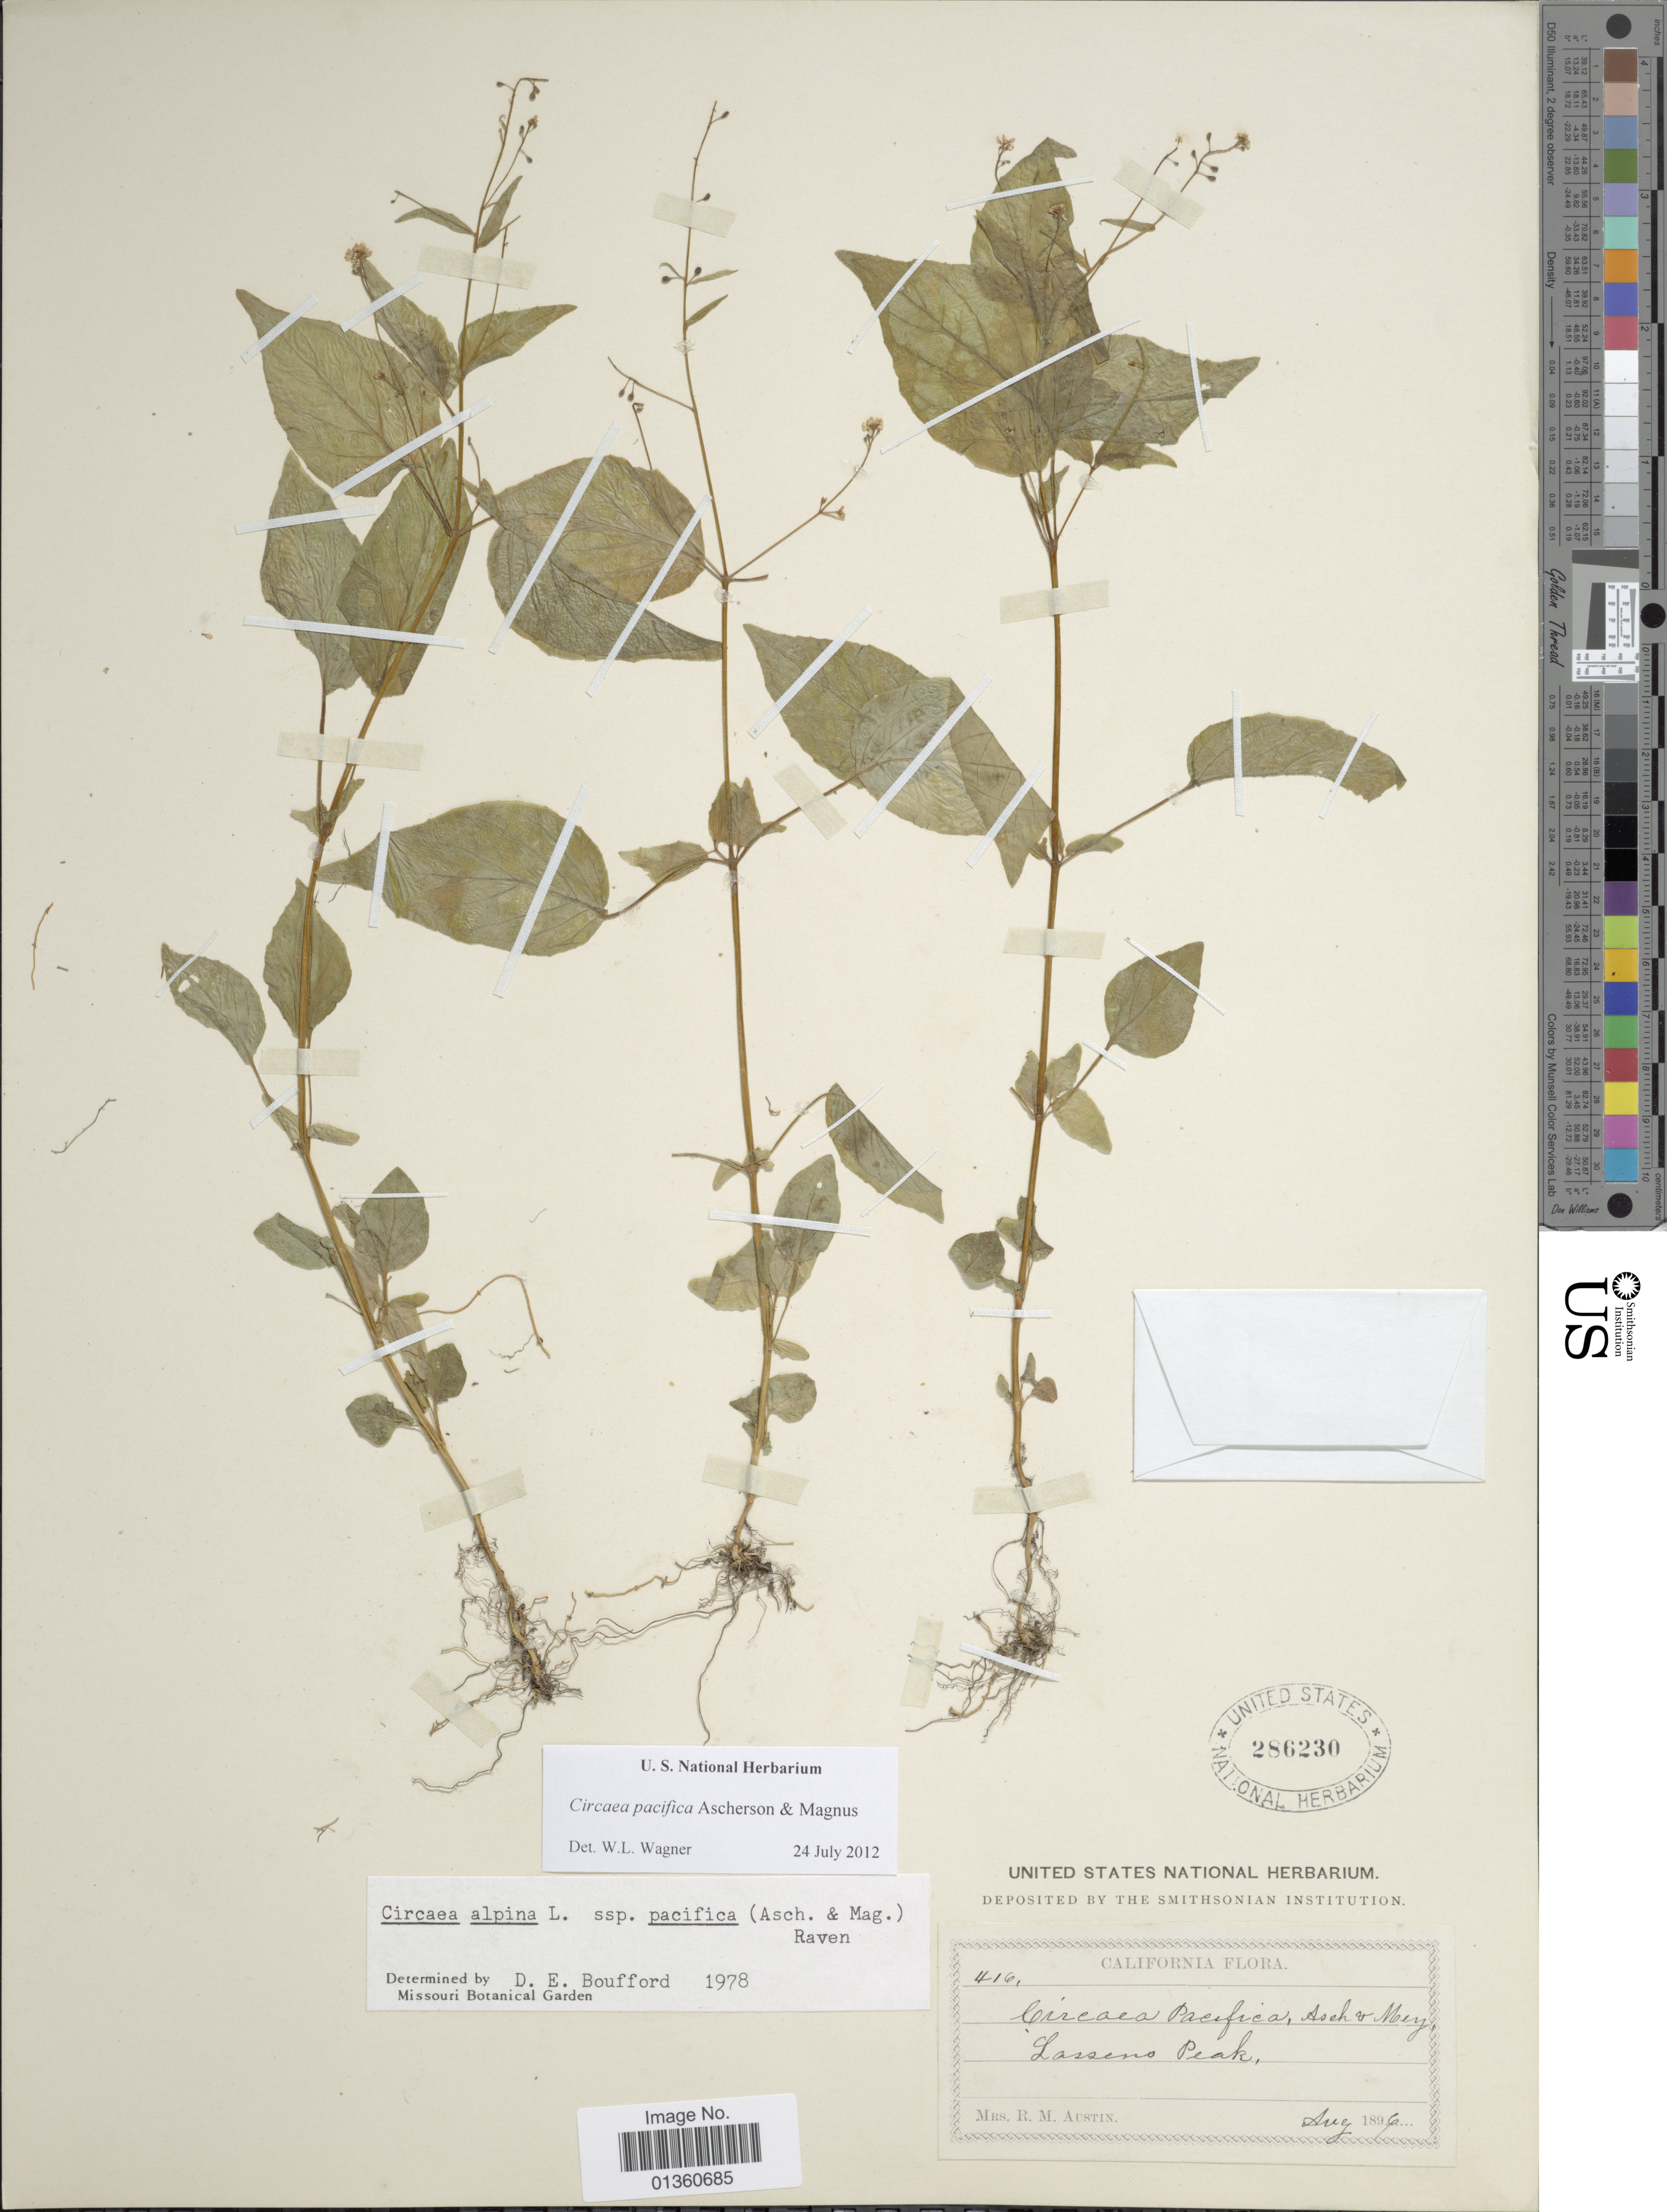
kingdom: Plantae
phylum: Tracheophyta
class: Magnoliopsida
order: Myrtales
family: Onagraceae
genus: Circaea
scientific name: Circaea pacifica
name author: Asch. & Magnus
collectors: R. Austin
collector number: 416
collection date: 1896-08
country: United States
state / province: California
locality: Lassens Peak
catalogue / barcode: US 286230